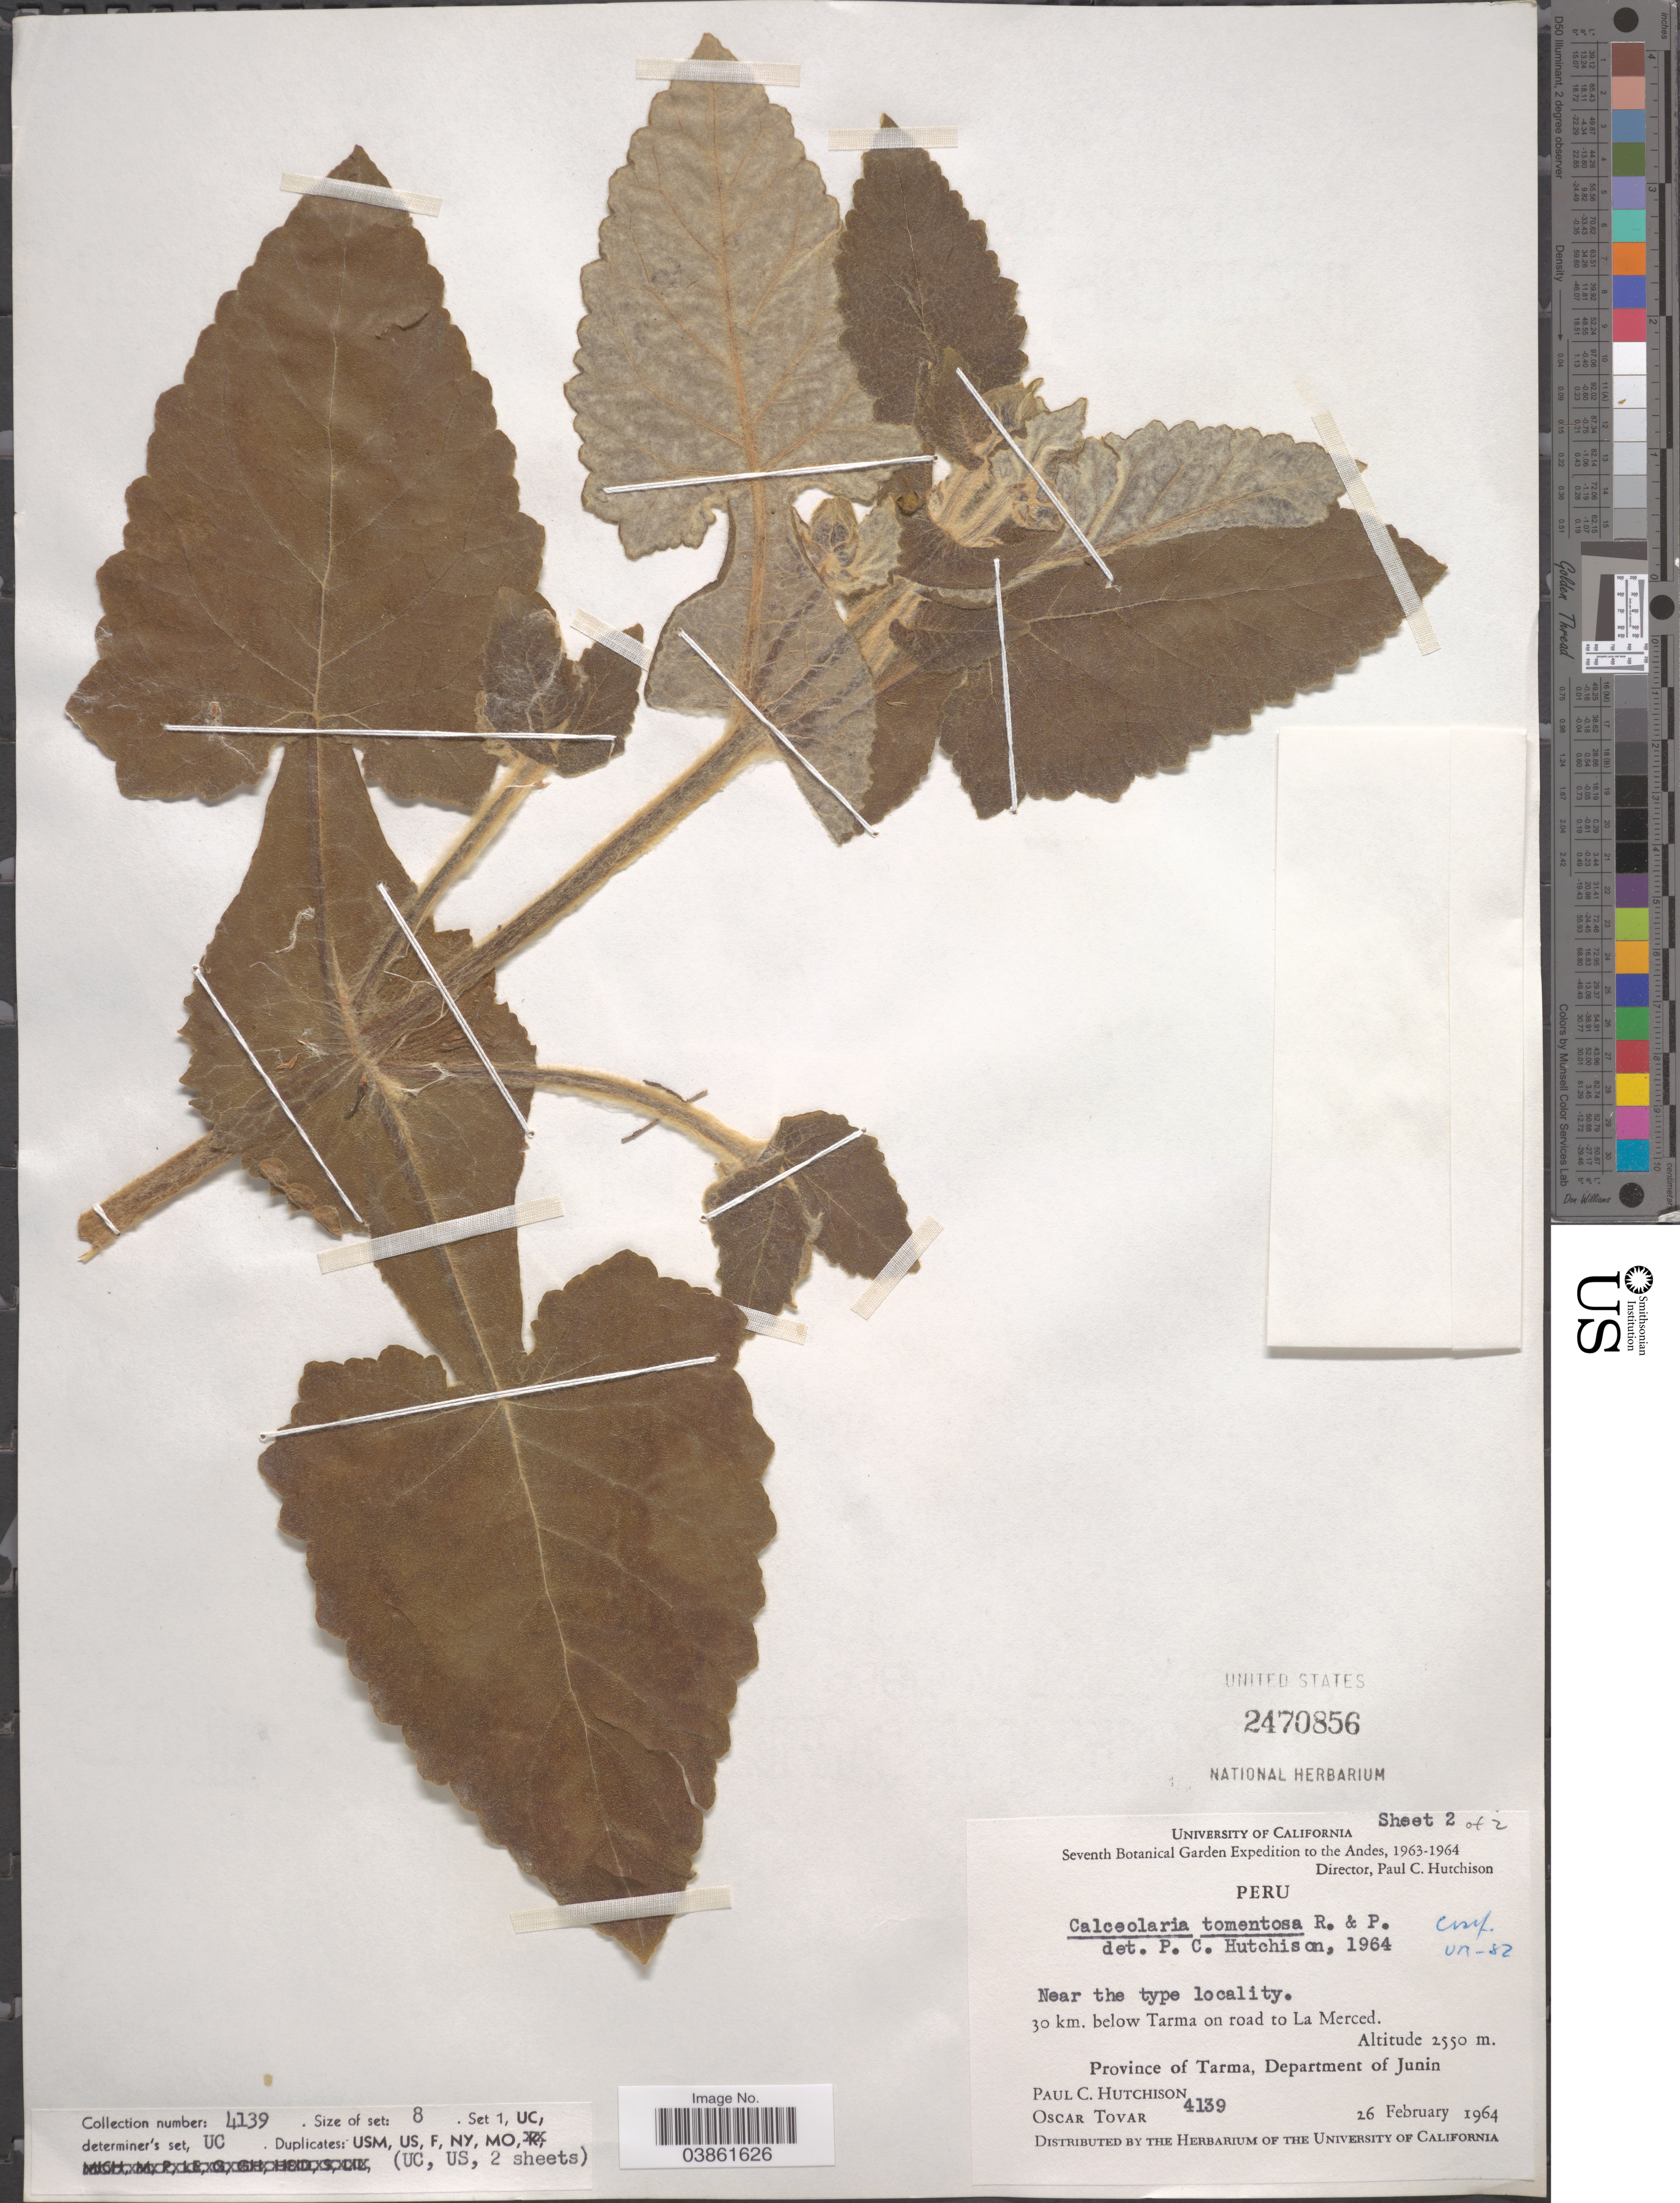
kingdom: Plantae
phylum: Tracheophyta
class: Magnoliopsida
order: Lamiales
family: Calceolariaceae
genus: Calceolaria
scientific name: Calceolaria tomentosa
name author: Ruiz & Pav.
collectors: P. C. Hutchison & Ó. Tovar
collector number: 4139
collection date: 1964-02-26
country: Peru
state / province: Junín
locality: The Andes. Near the type locality. 30 km. below Tarma on road to La Merced. Province of Tarma, Department of Junin.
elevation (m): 2550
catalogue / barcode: US 2470856